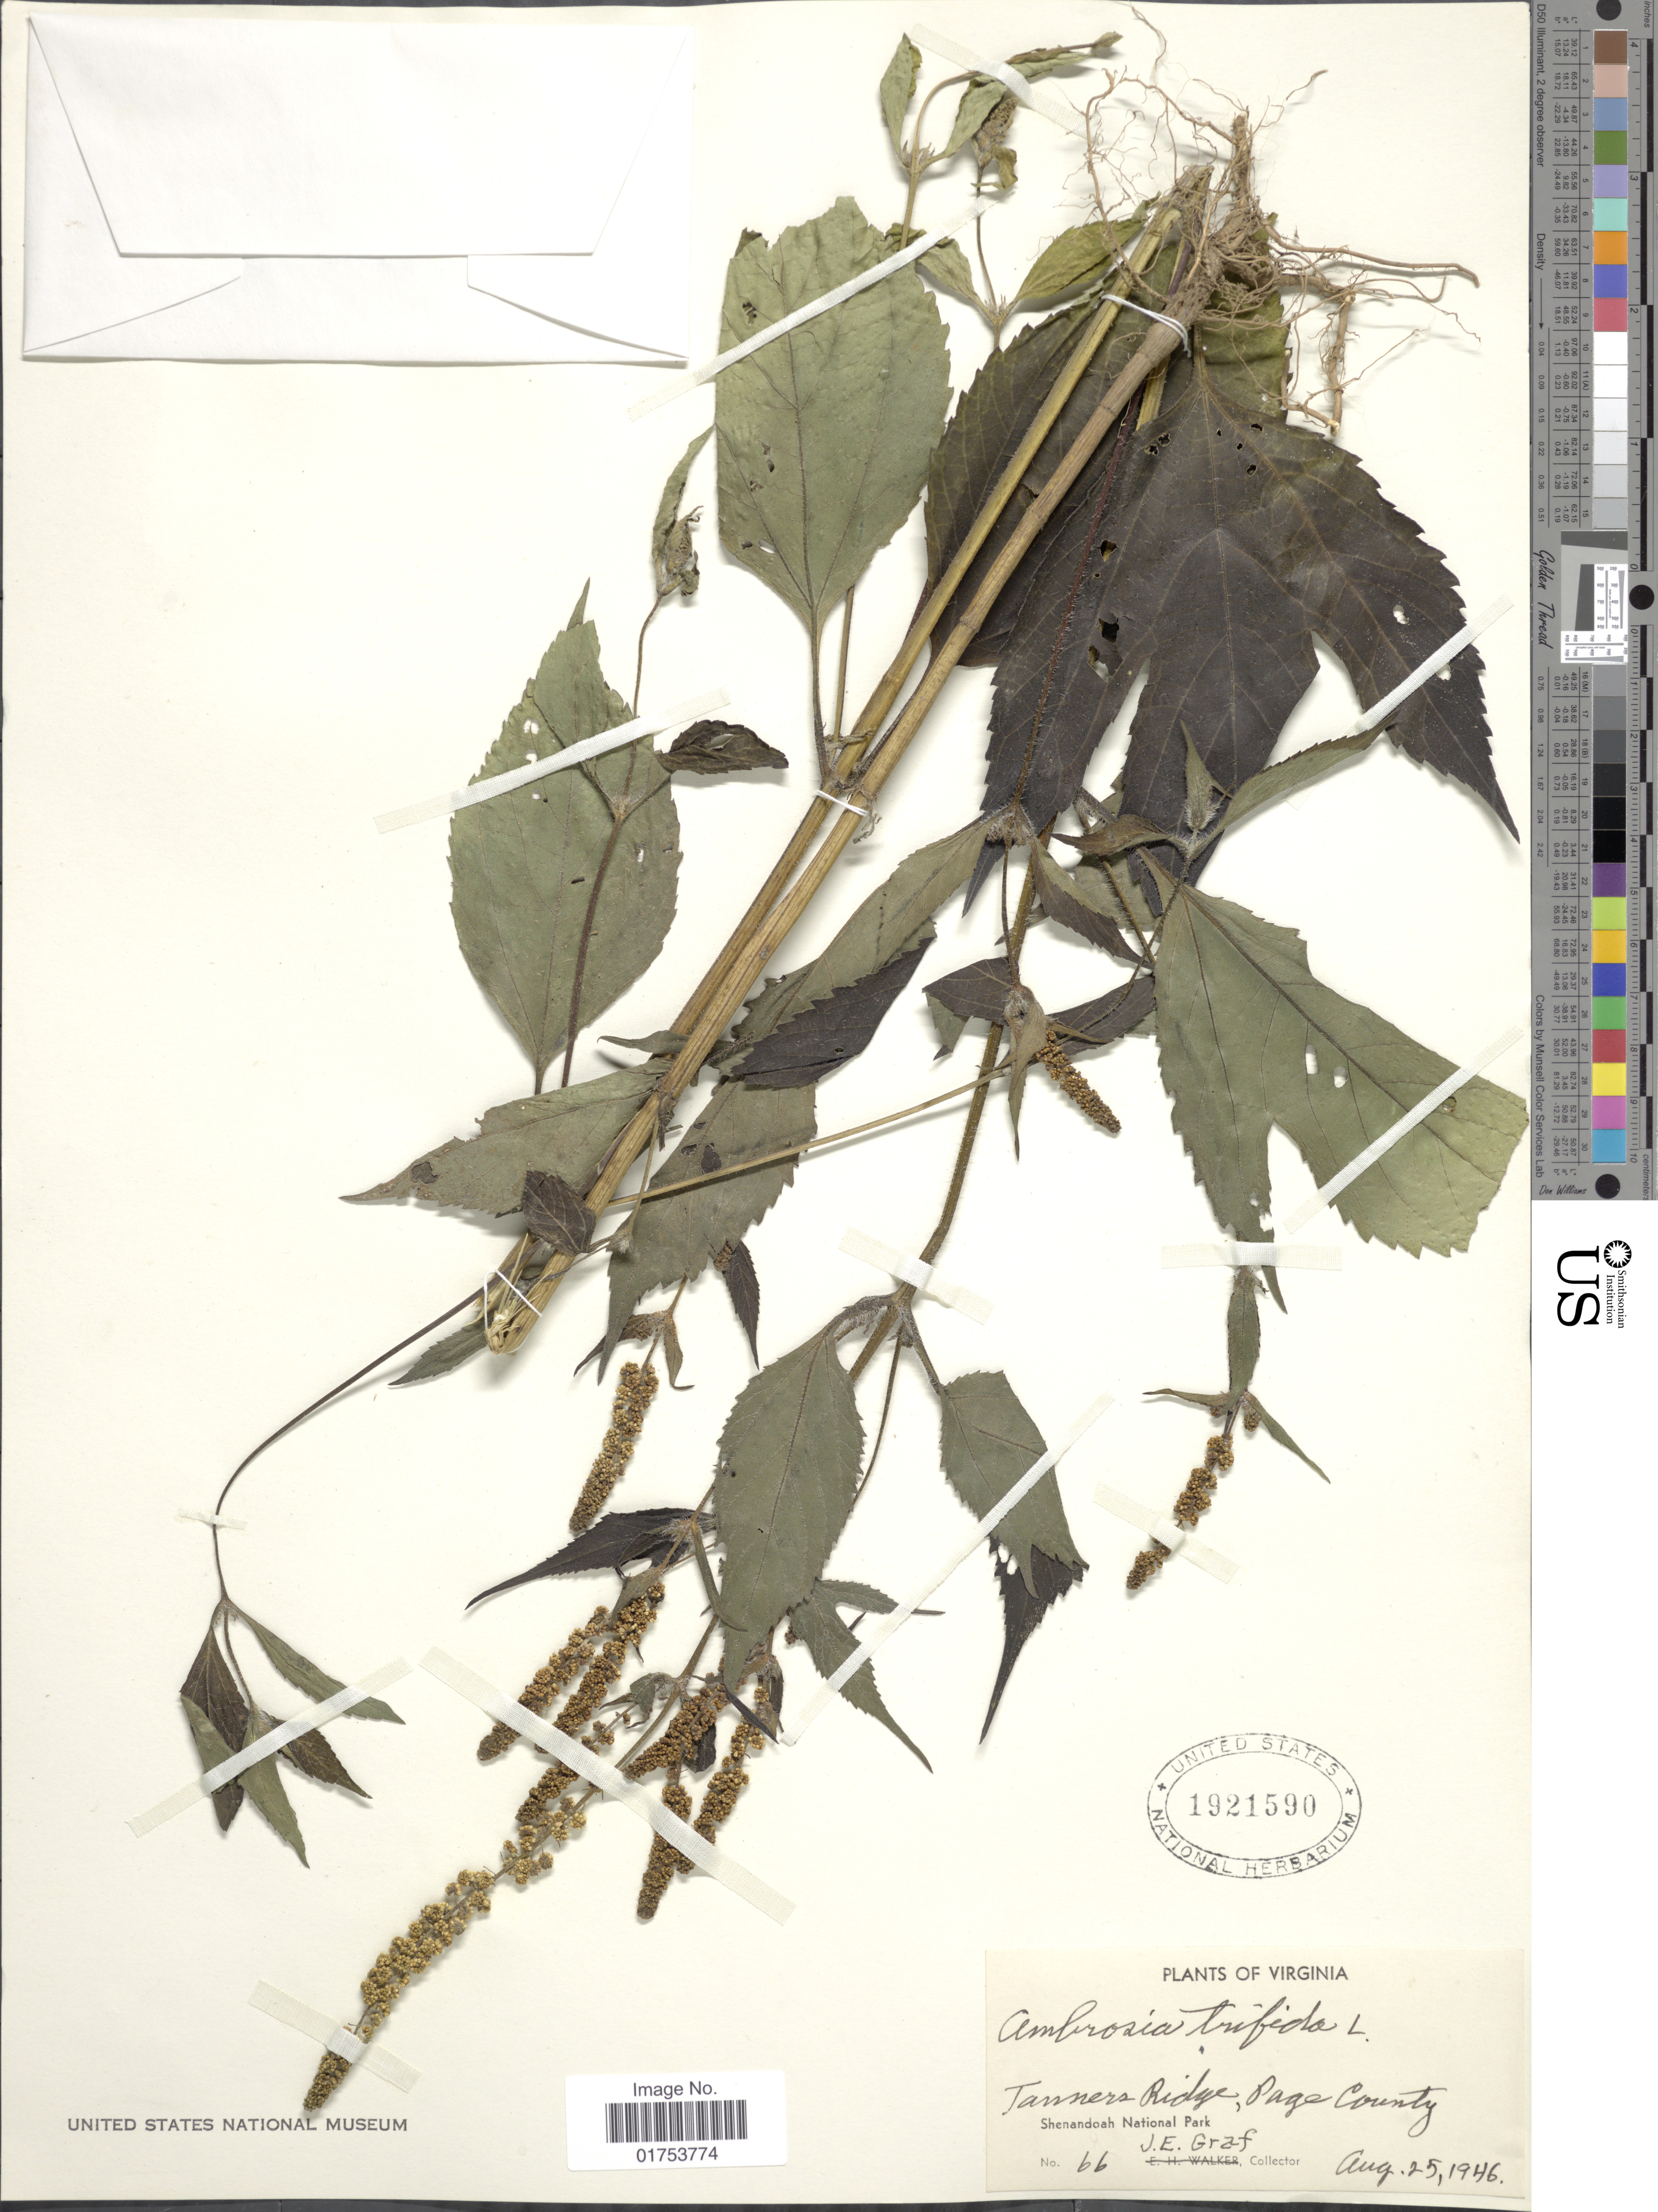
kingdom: Plantae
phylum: Tracheophyta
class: Magnoliopsida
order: Asterales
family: Asteraceae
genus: Ambrosia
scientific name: Ambrosia trifida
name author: L.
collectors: J. Graf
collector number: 66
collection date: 1946-08-25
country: United States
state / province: Virginia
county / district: Page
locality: Tanners Ridge, Page County, Shenandoah National Park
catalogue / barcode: US 1921590